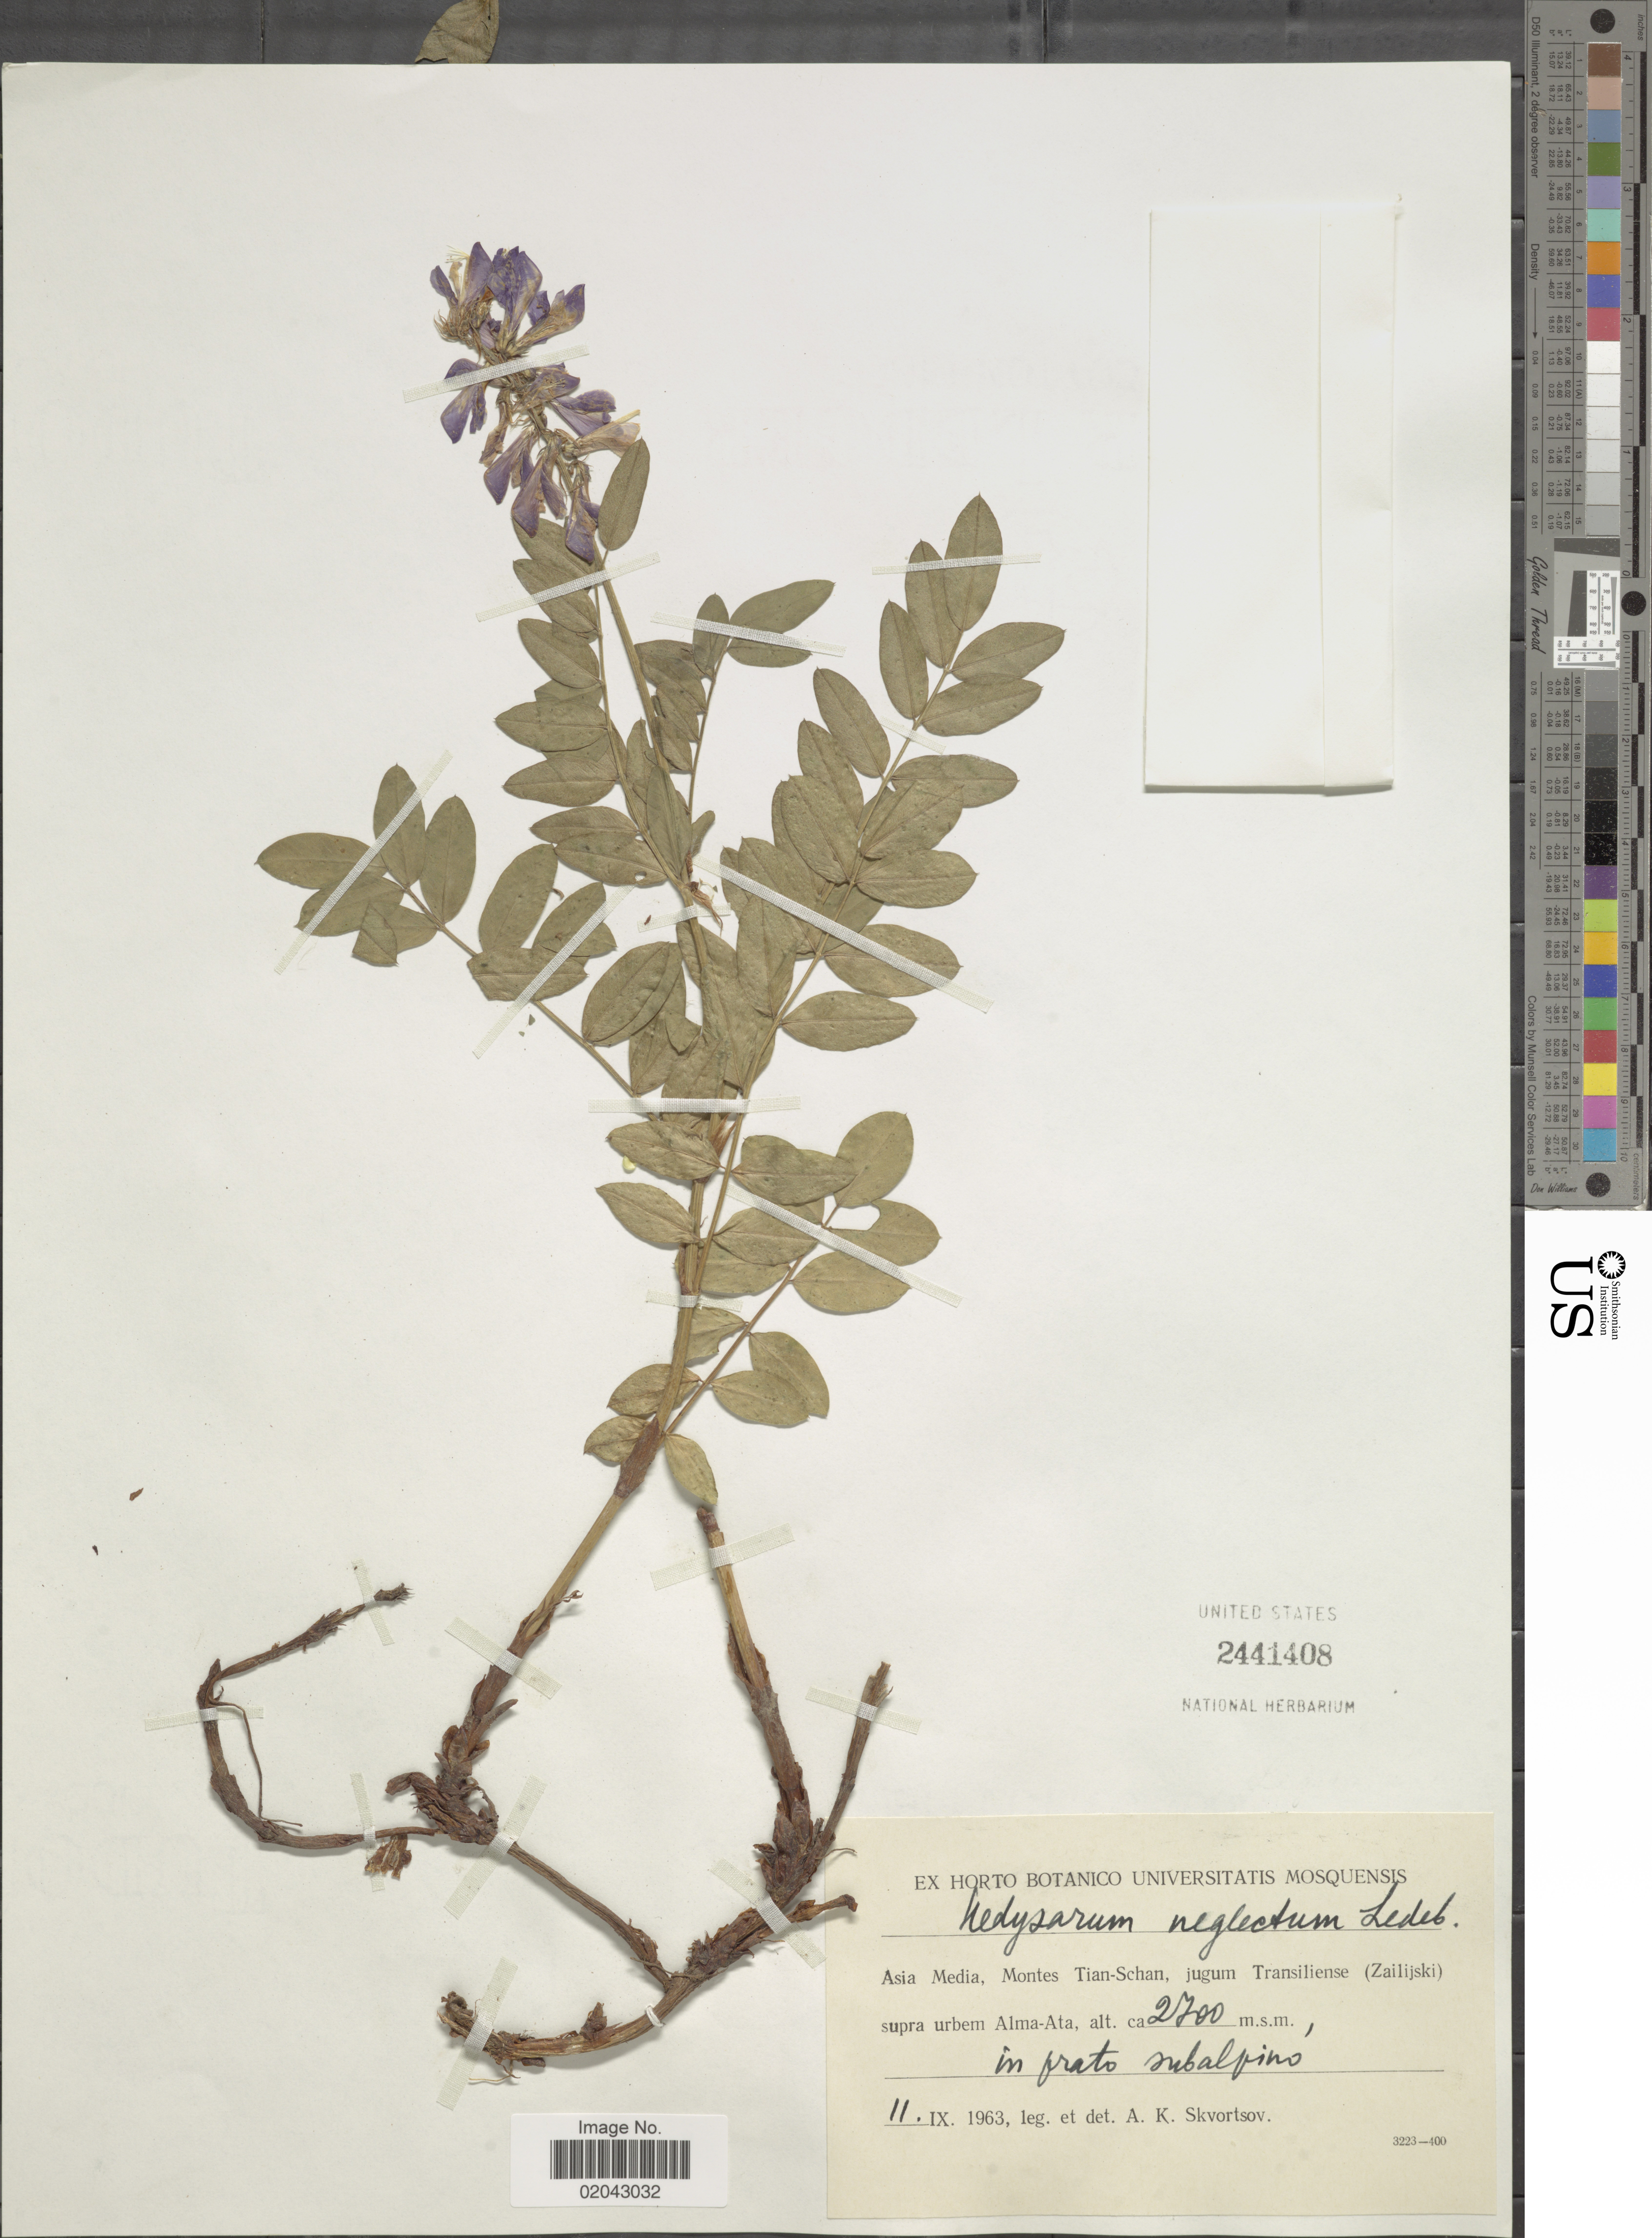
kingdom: Plantae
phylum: Tracheophyta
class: Magnoliopsida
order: Fabales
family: Fabaceae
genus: Hedysarum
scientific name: Hedysarum neglectum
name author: Ledeb.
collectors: A. K. Skvortsov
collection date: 1963-09-11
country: Russian Federation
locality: Asia Media, Montes Tian-Schan, jugum Transiliense (Zailkiski) supra urbem Alma-Ata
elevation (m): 2700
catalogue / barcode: US 2441408